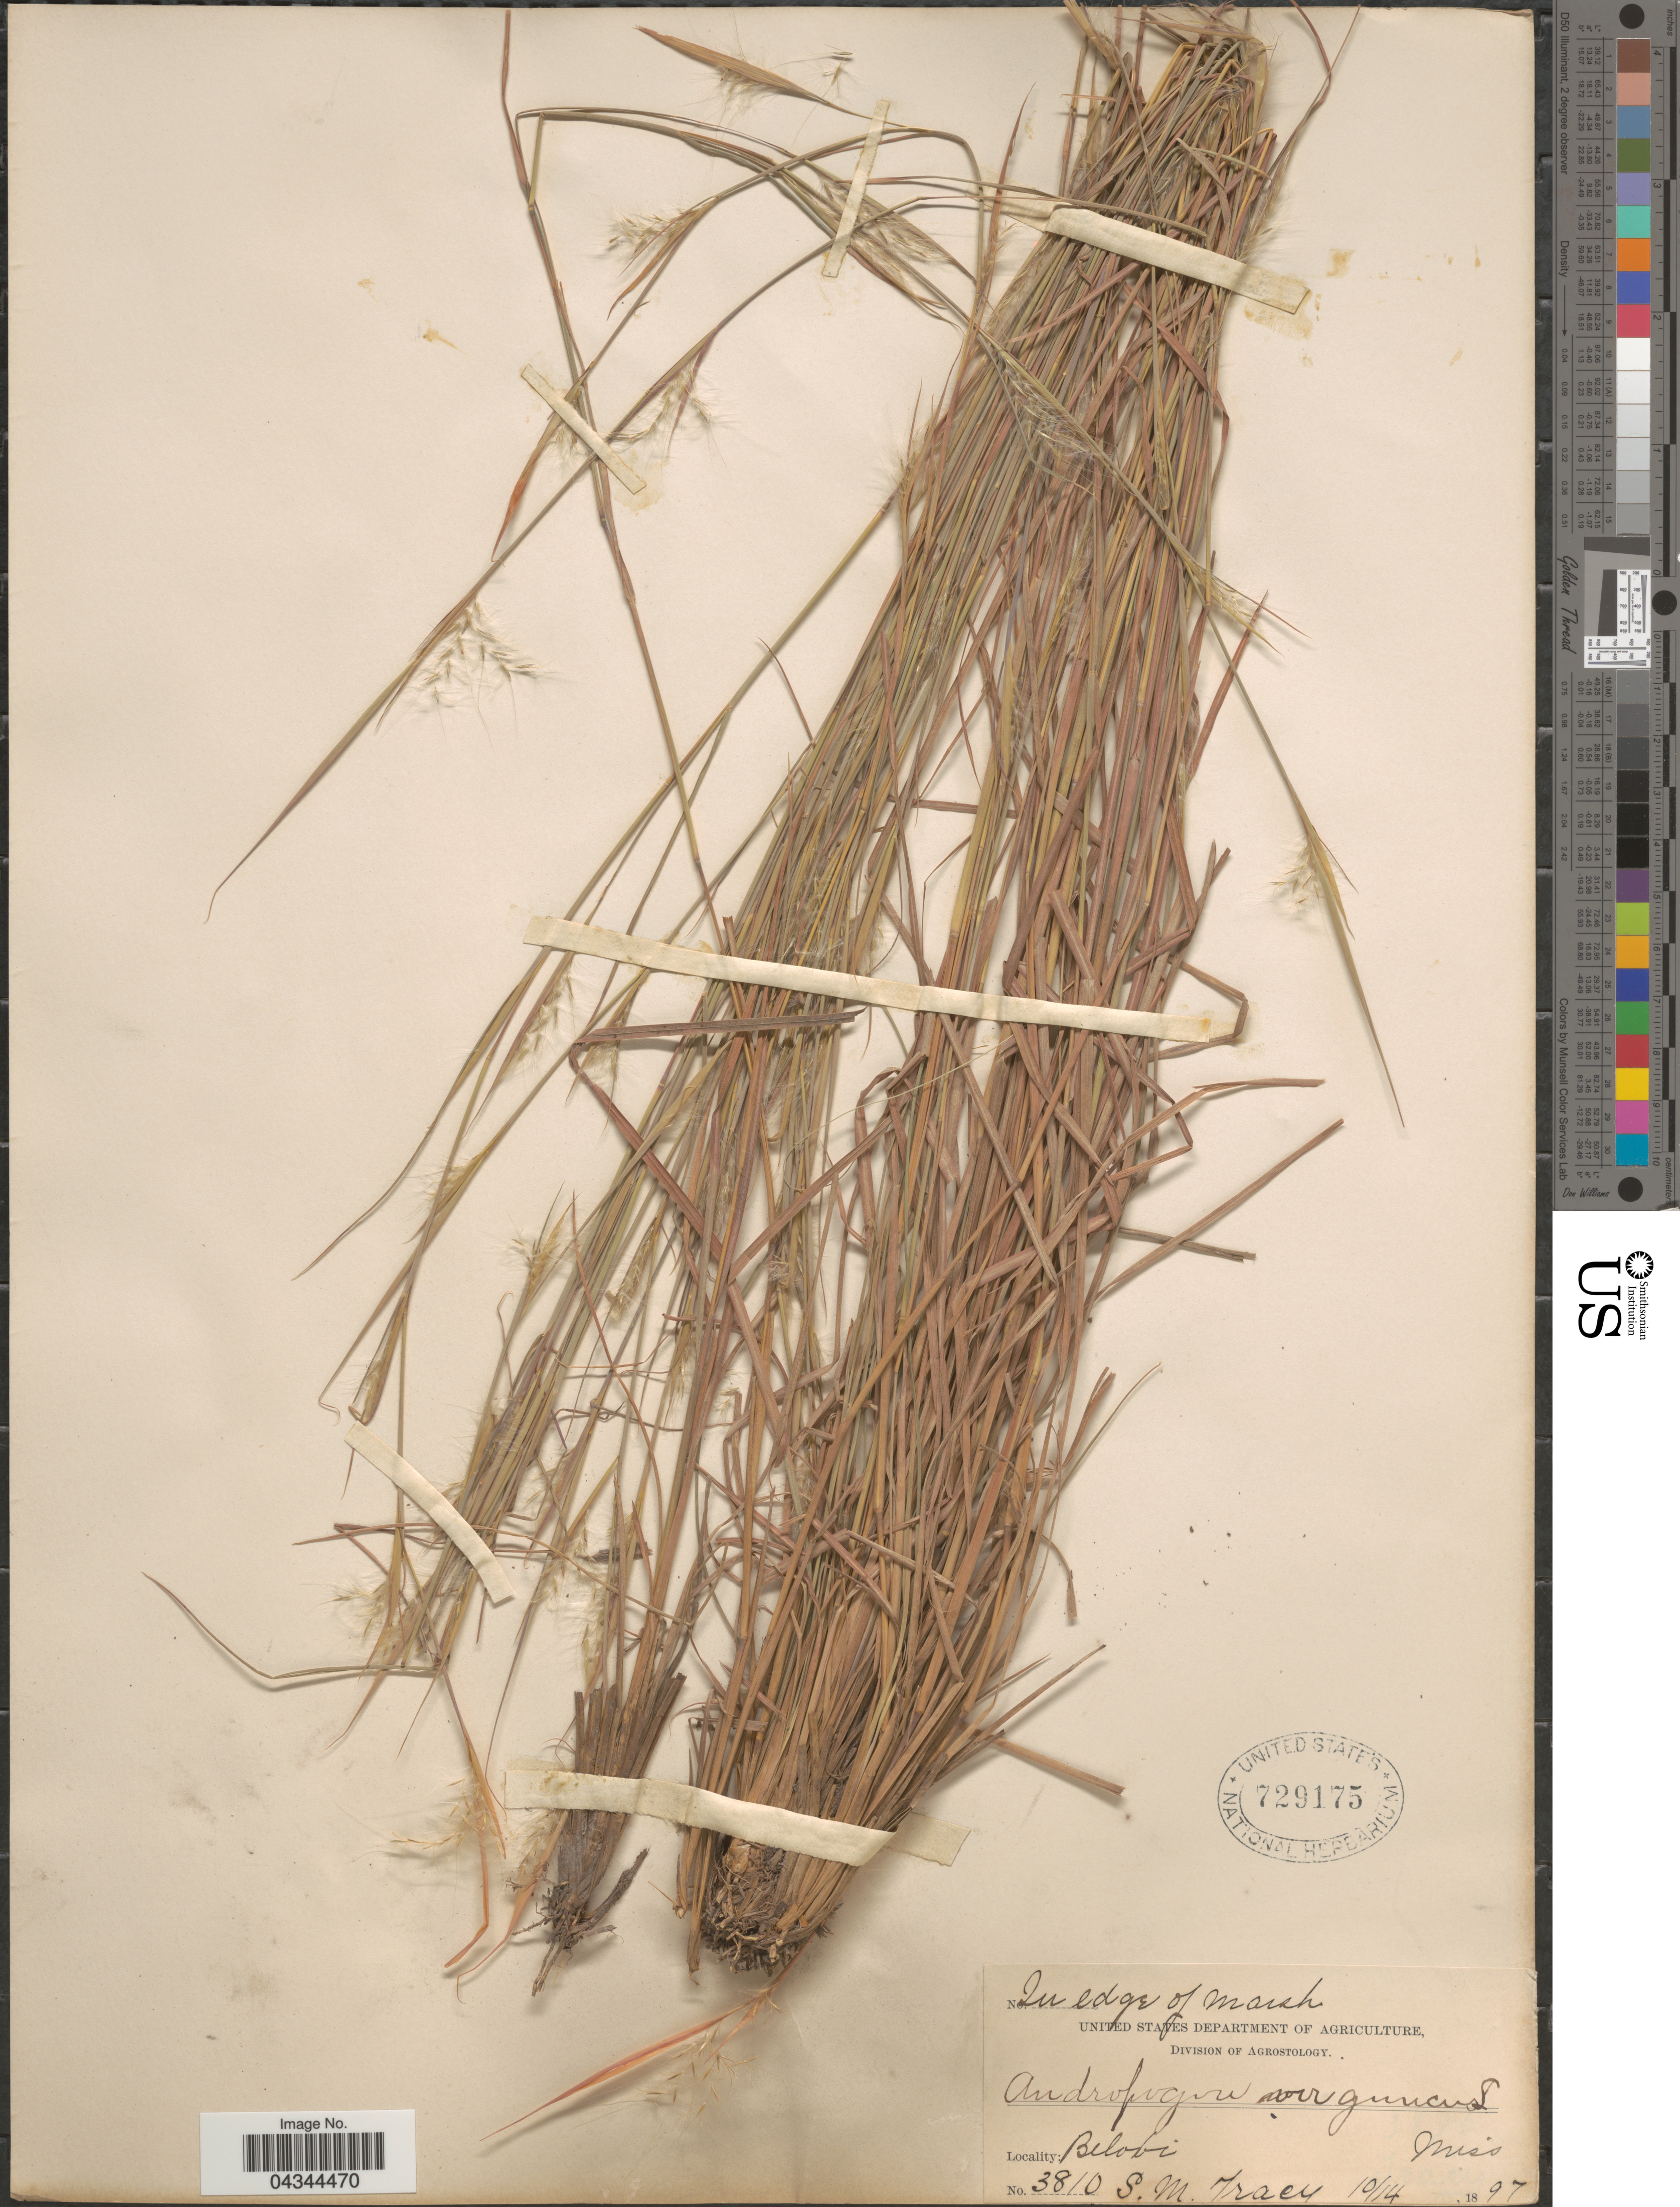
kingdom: Plantae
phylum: Tracheophyta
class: Liliopsida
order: Poales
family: Poaceae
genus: Andropogon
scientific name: Andropogon virginicus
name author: L.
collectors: S. M. Tracy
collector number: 3810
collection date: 1897-10-14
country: United States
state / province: Mississippi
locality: Biloxi.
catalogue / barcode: US 729175